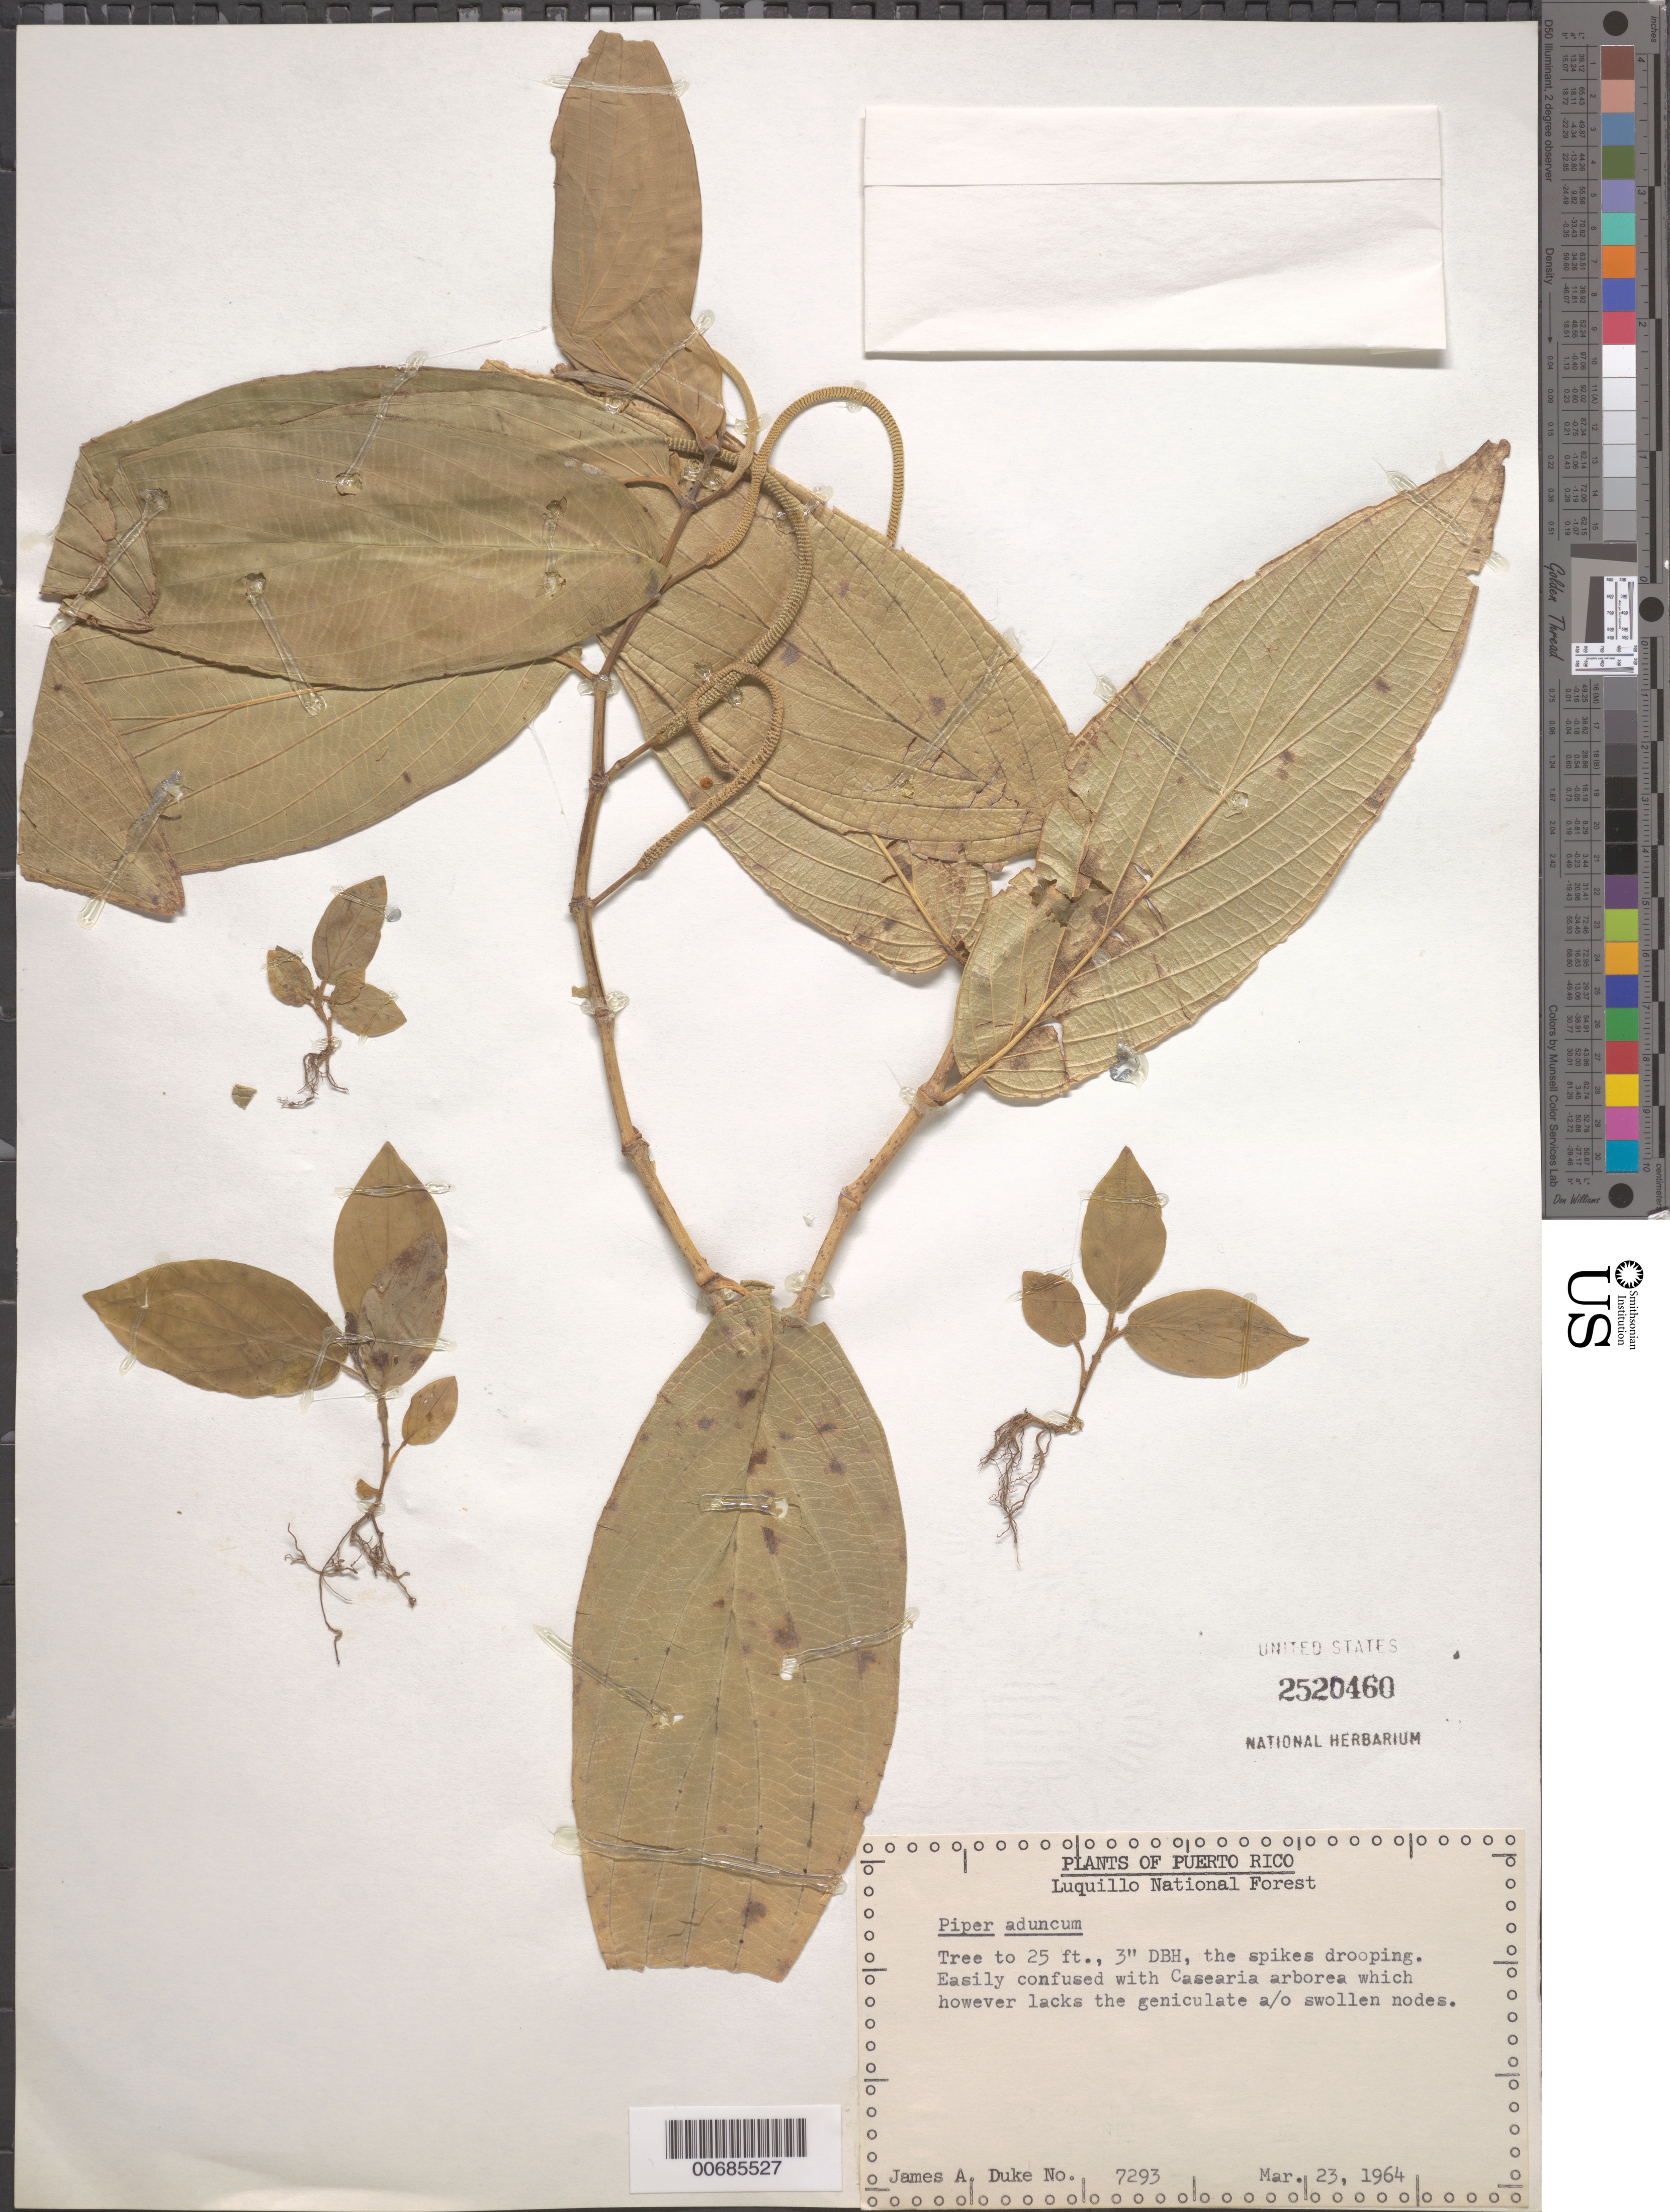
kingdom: Plantae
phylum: Tracheophyta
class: Magnoliopsida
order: Piperales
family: Piperaceae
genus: Piper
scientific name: Piper aduncum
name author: L.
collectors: J. A. Duke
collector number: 7293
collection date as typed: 23 Mar 1964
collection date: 1964-03-23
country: Puerto Rico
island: Greater Antilles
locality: Liquillo National Forest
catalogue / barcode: US 2520460